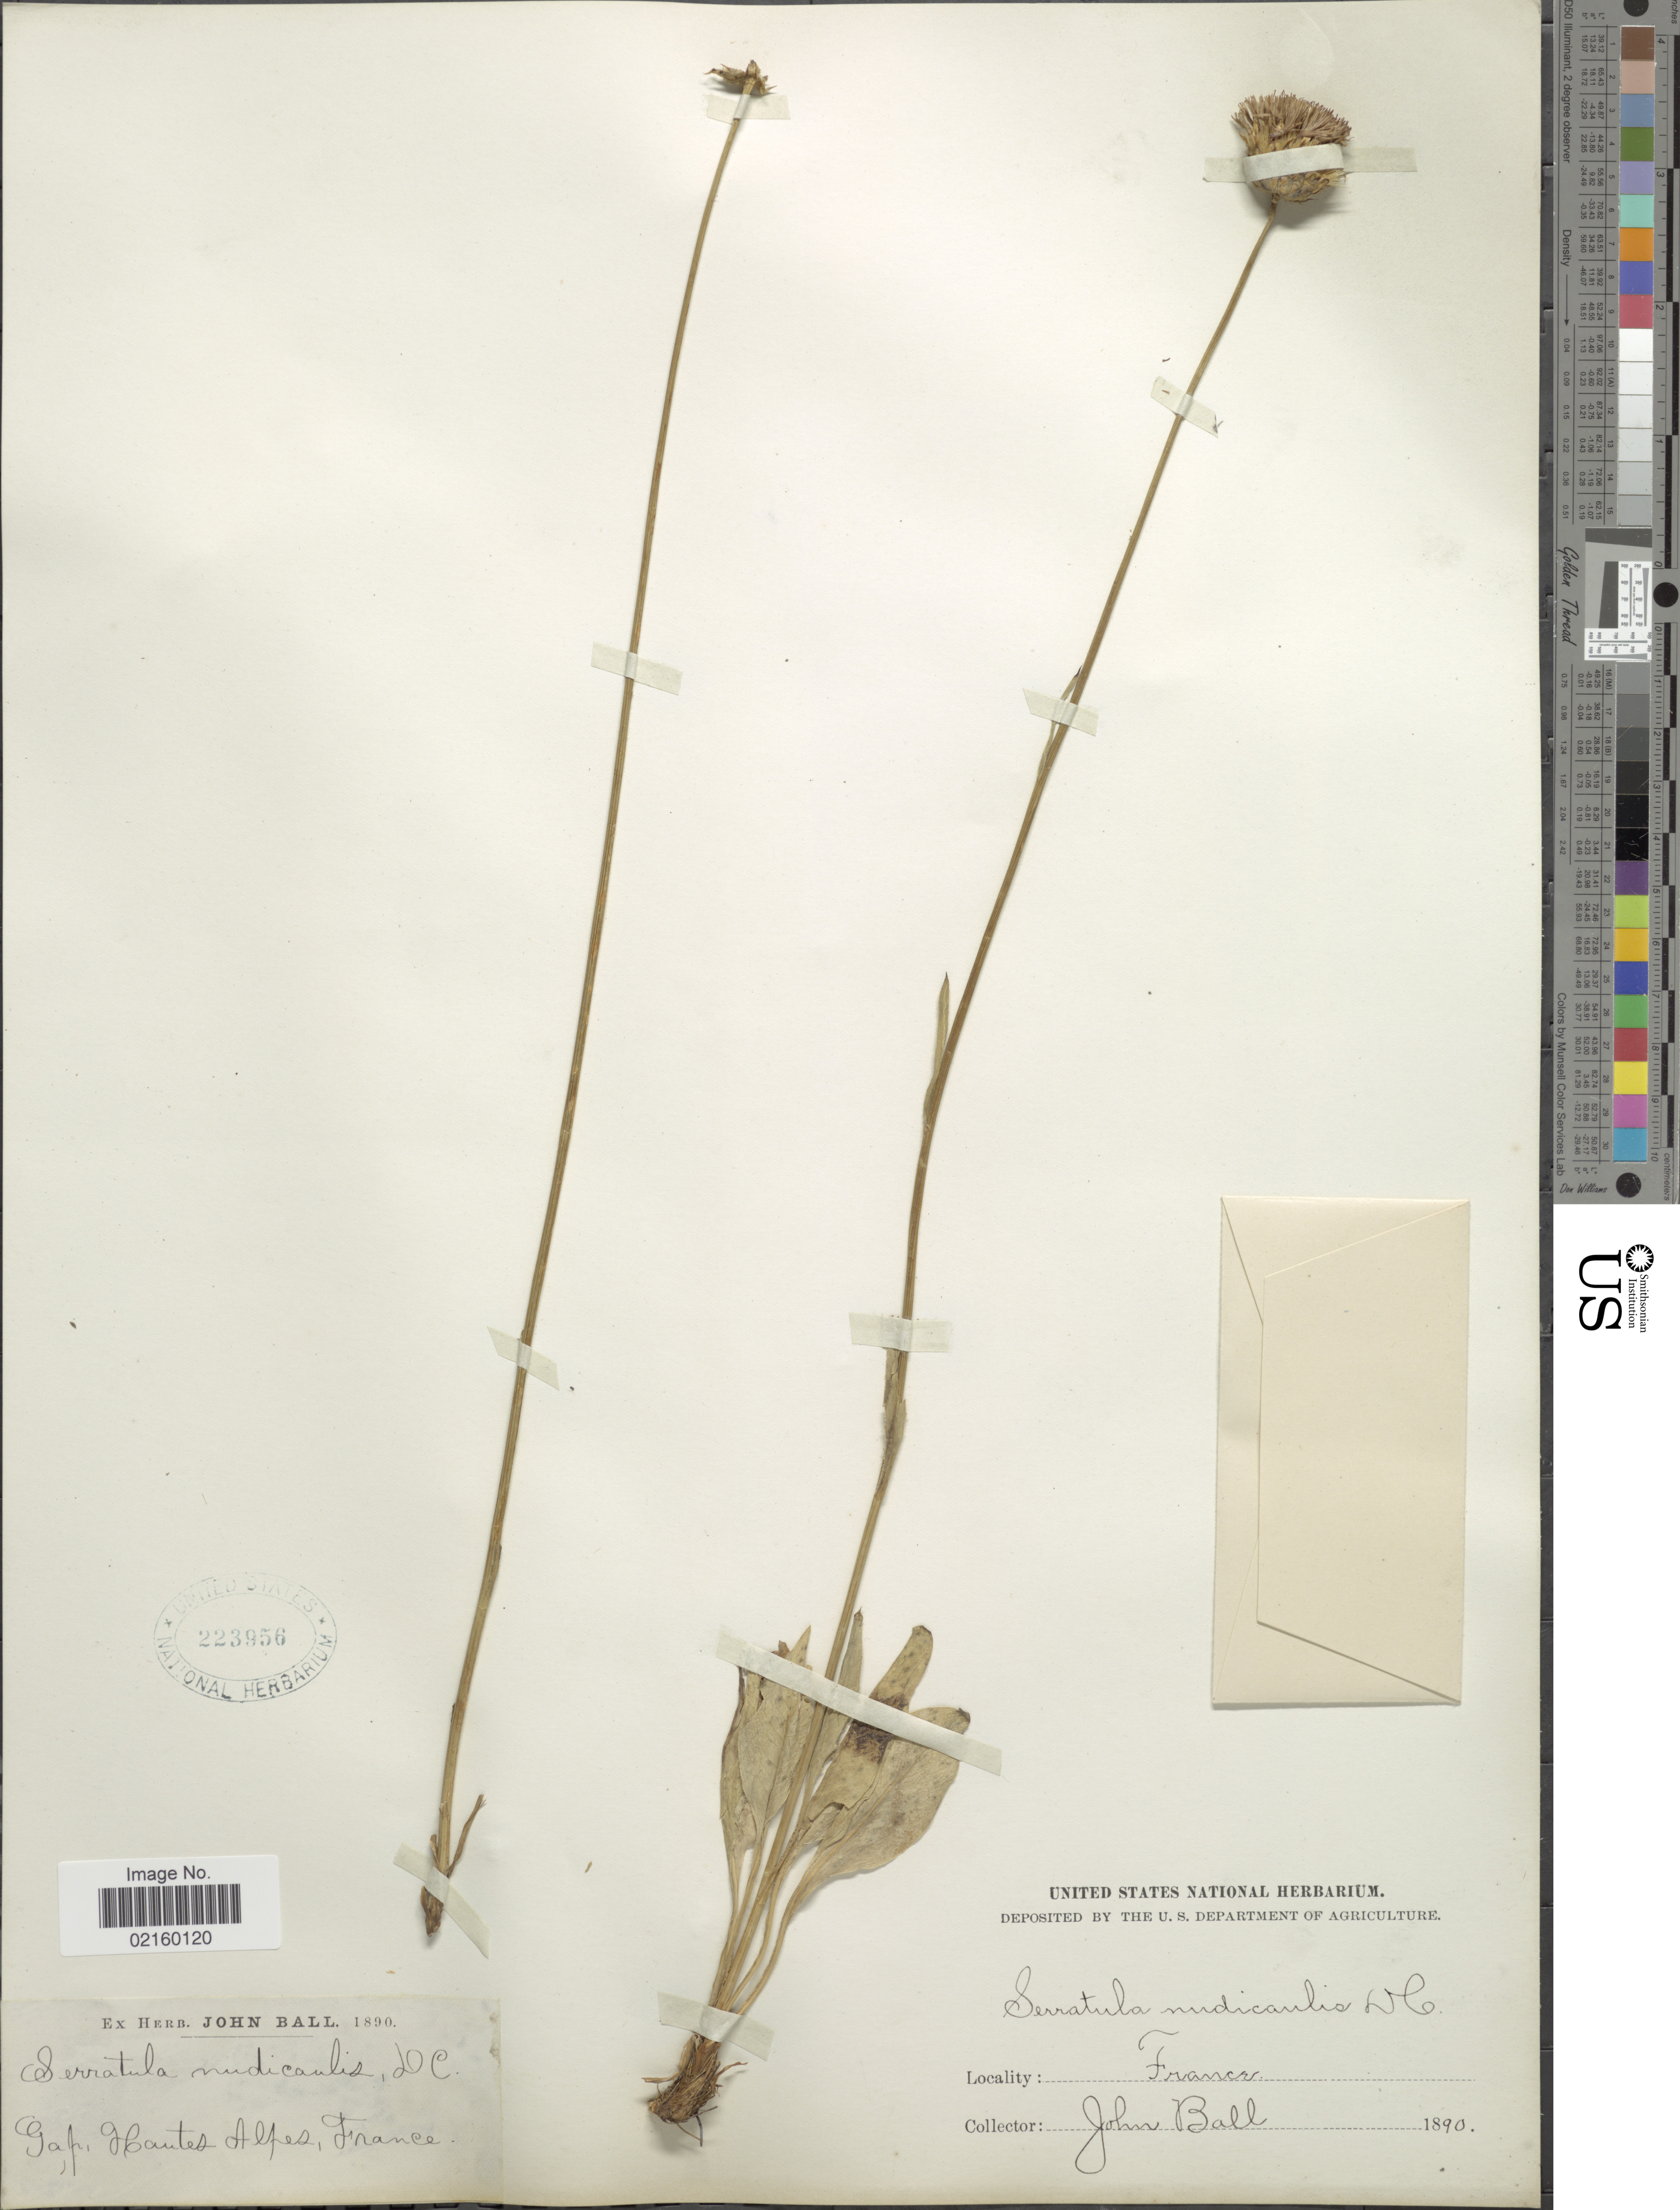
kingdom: Plantae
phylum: Tracheophyta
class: Magnoliopsida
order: Asterales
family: Asteraceae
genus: Klasea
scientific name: Klasea nudicaulis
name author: (L.) Fourr.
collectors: J. Ball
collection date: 1890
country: France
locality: Gap. Hautes Alpes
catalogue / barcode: US 223956